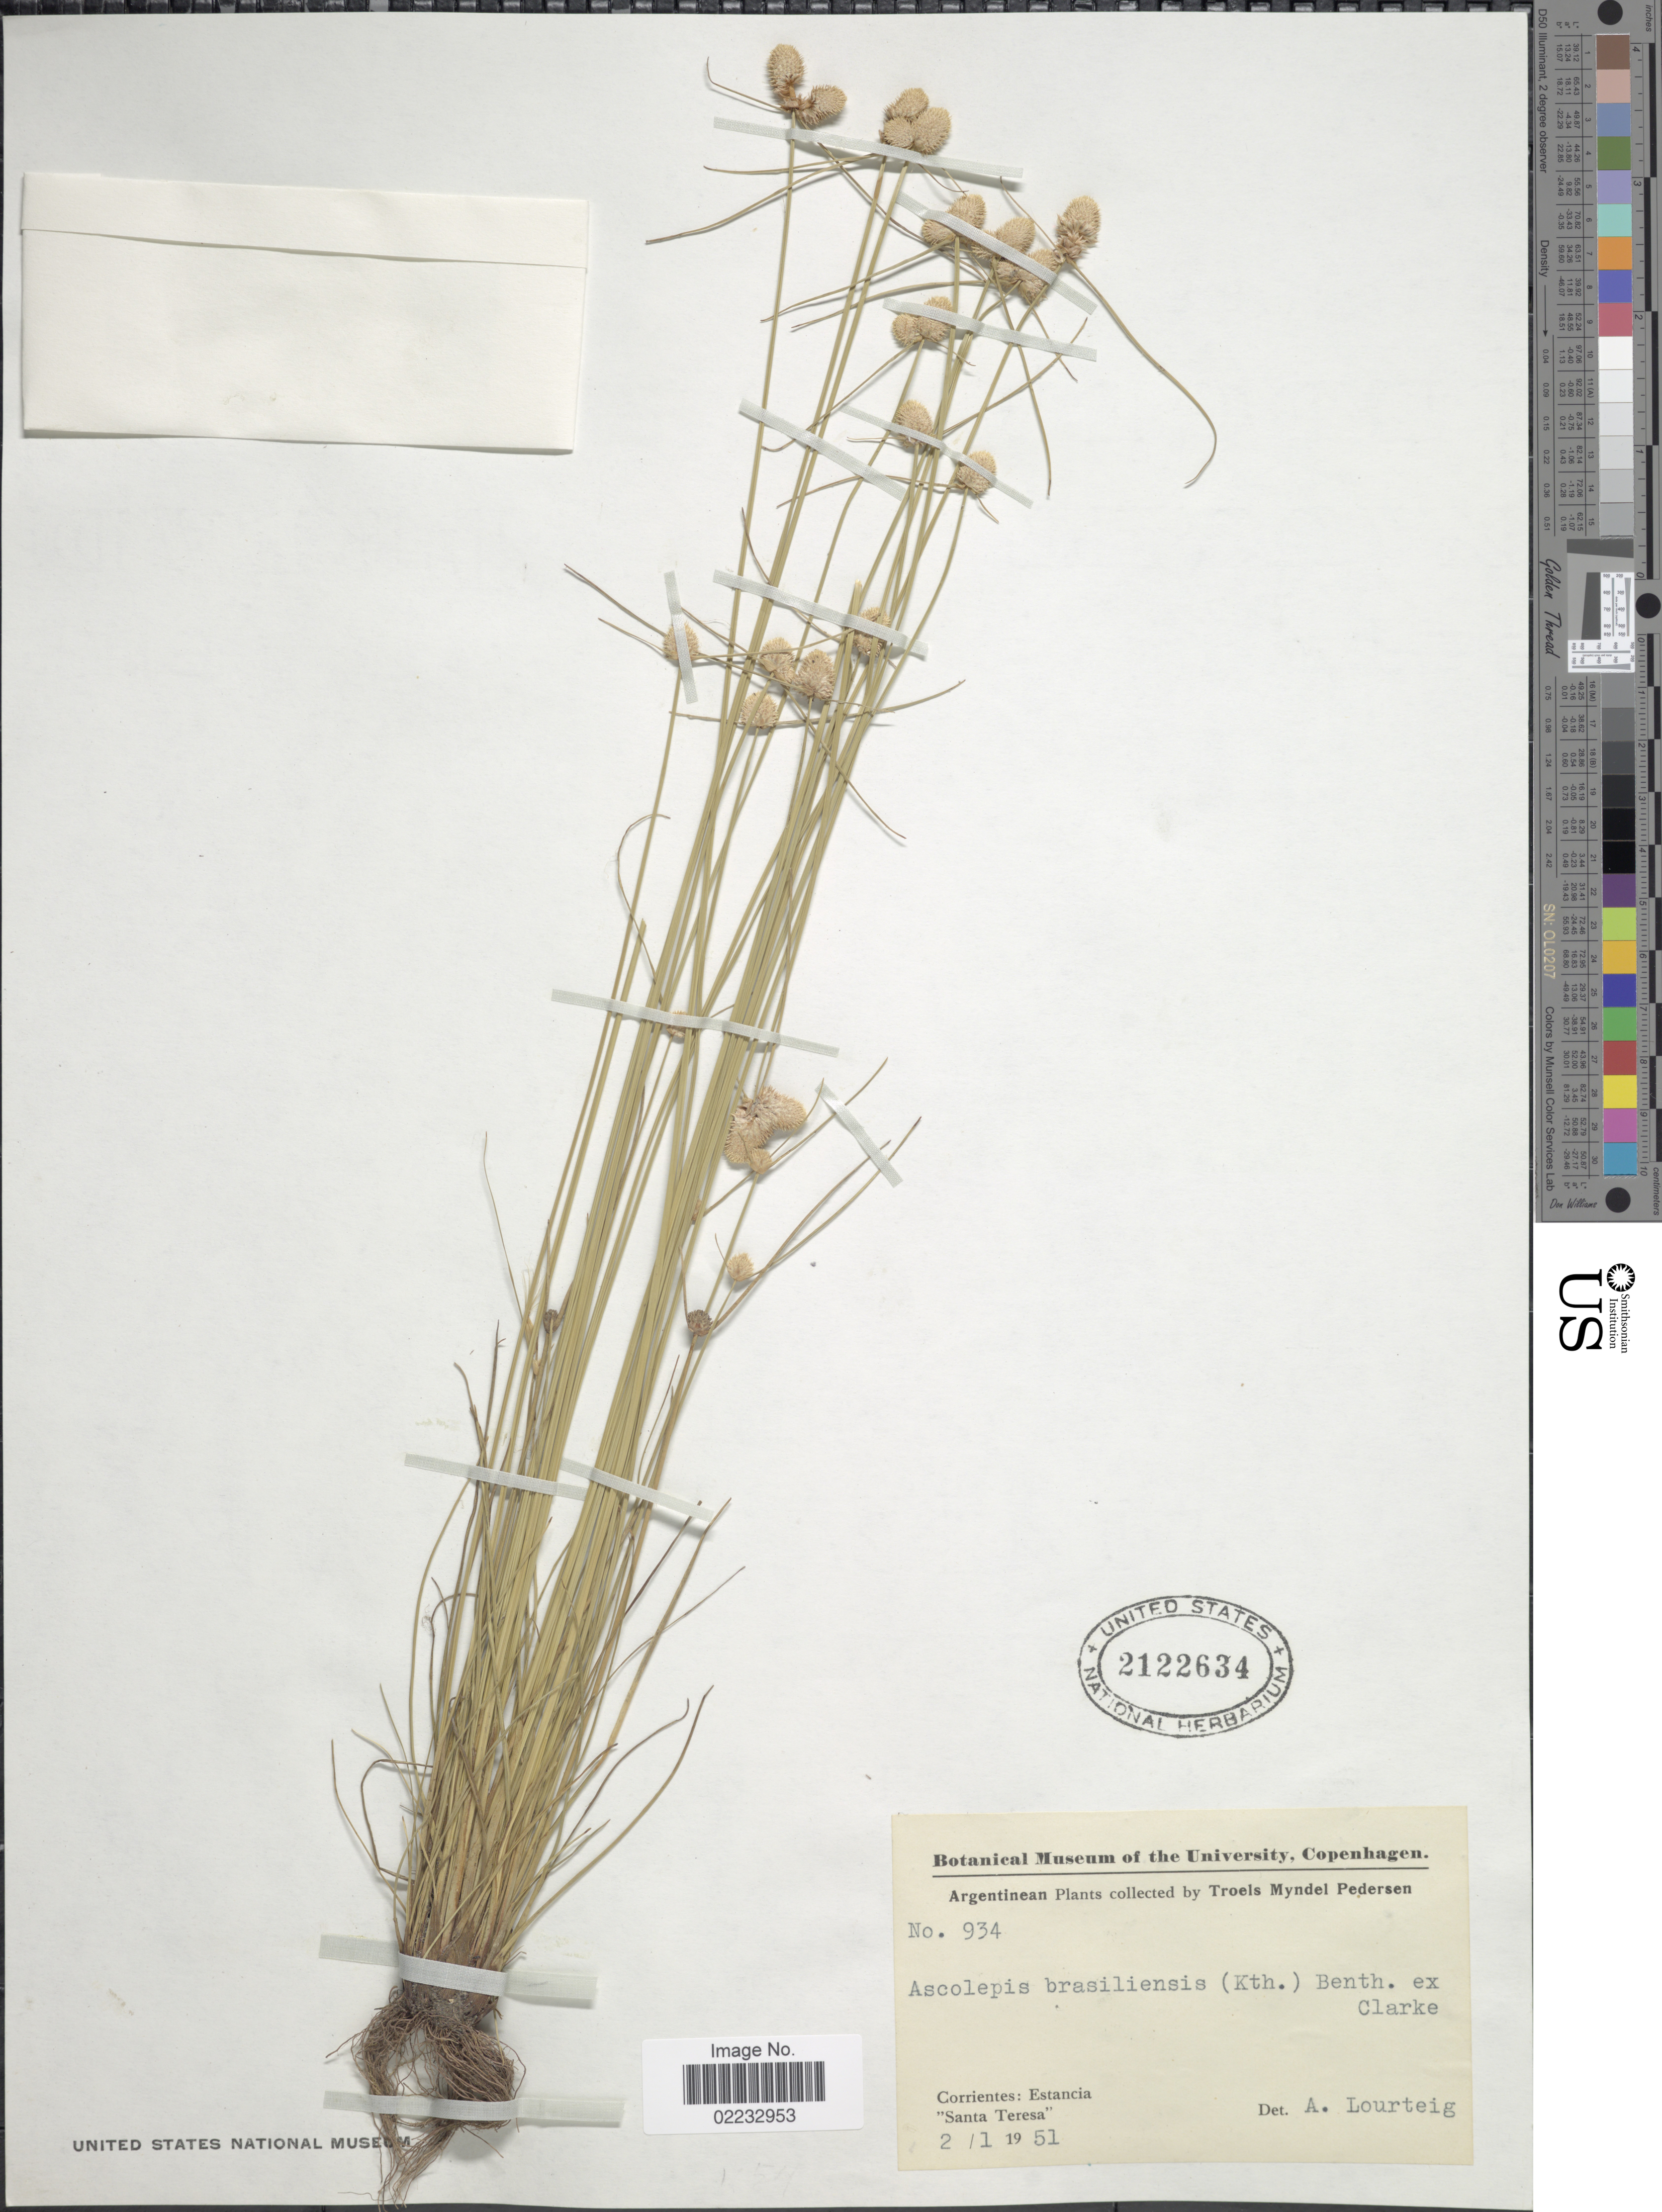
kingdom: Plantae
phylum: Tracheophyta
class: Liliopsida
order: Poales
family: Cyperaceae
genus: Cyperus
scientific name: Cyperus brasiliensis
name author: (Kunth) Bauters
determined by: Strong, M. T., (US), Smithsonian Institution - National Museum of Natural History (UNITED STATES)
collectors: T. Pederson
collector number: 934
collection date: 1951-01-02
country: Argentina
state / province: Corrientes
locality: Estancia, "Santa Teresa".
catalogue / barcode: US 2122634